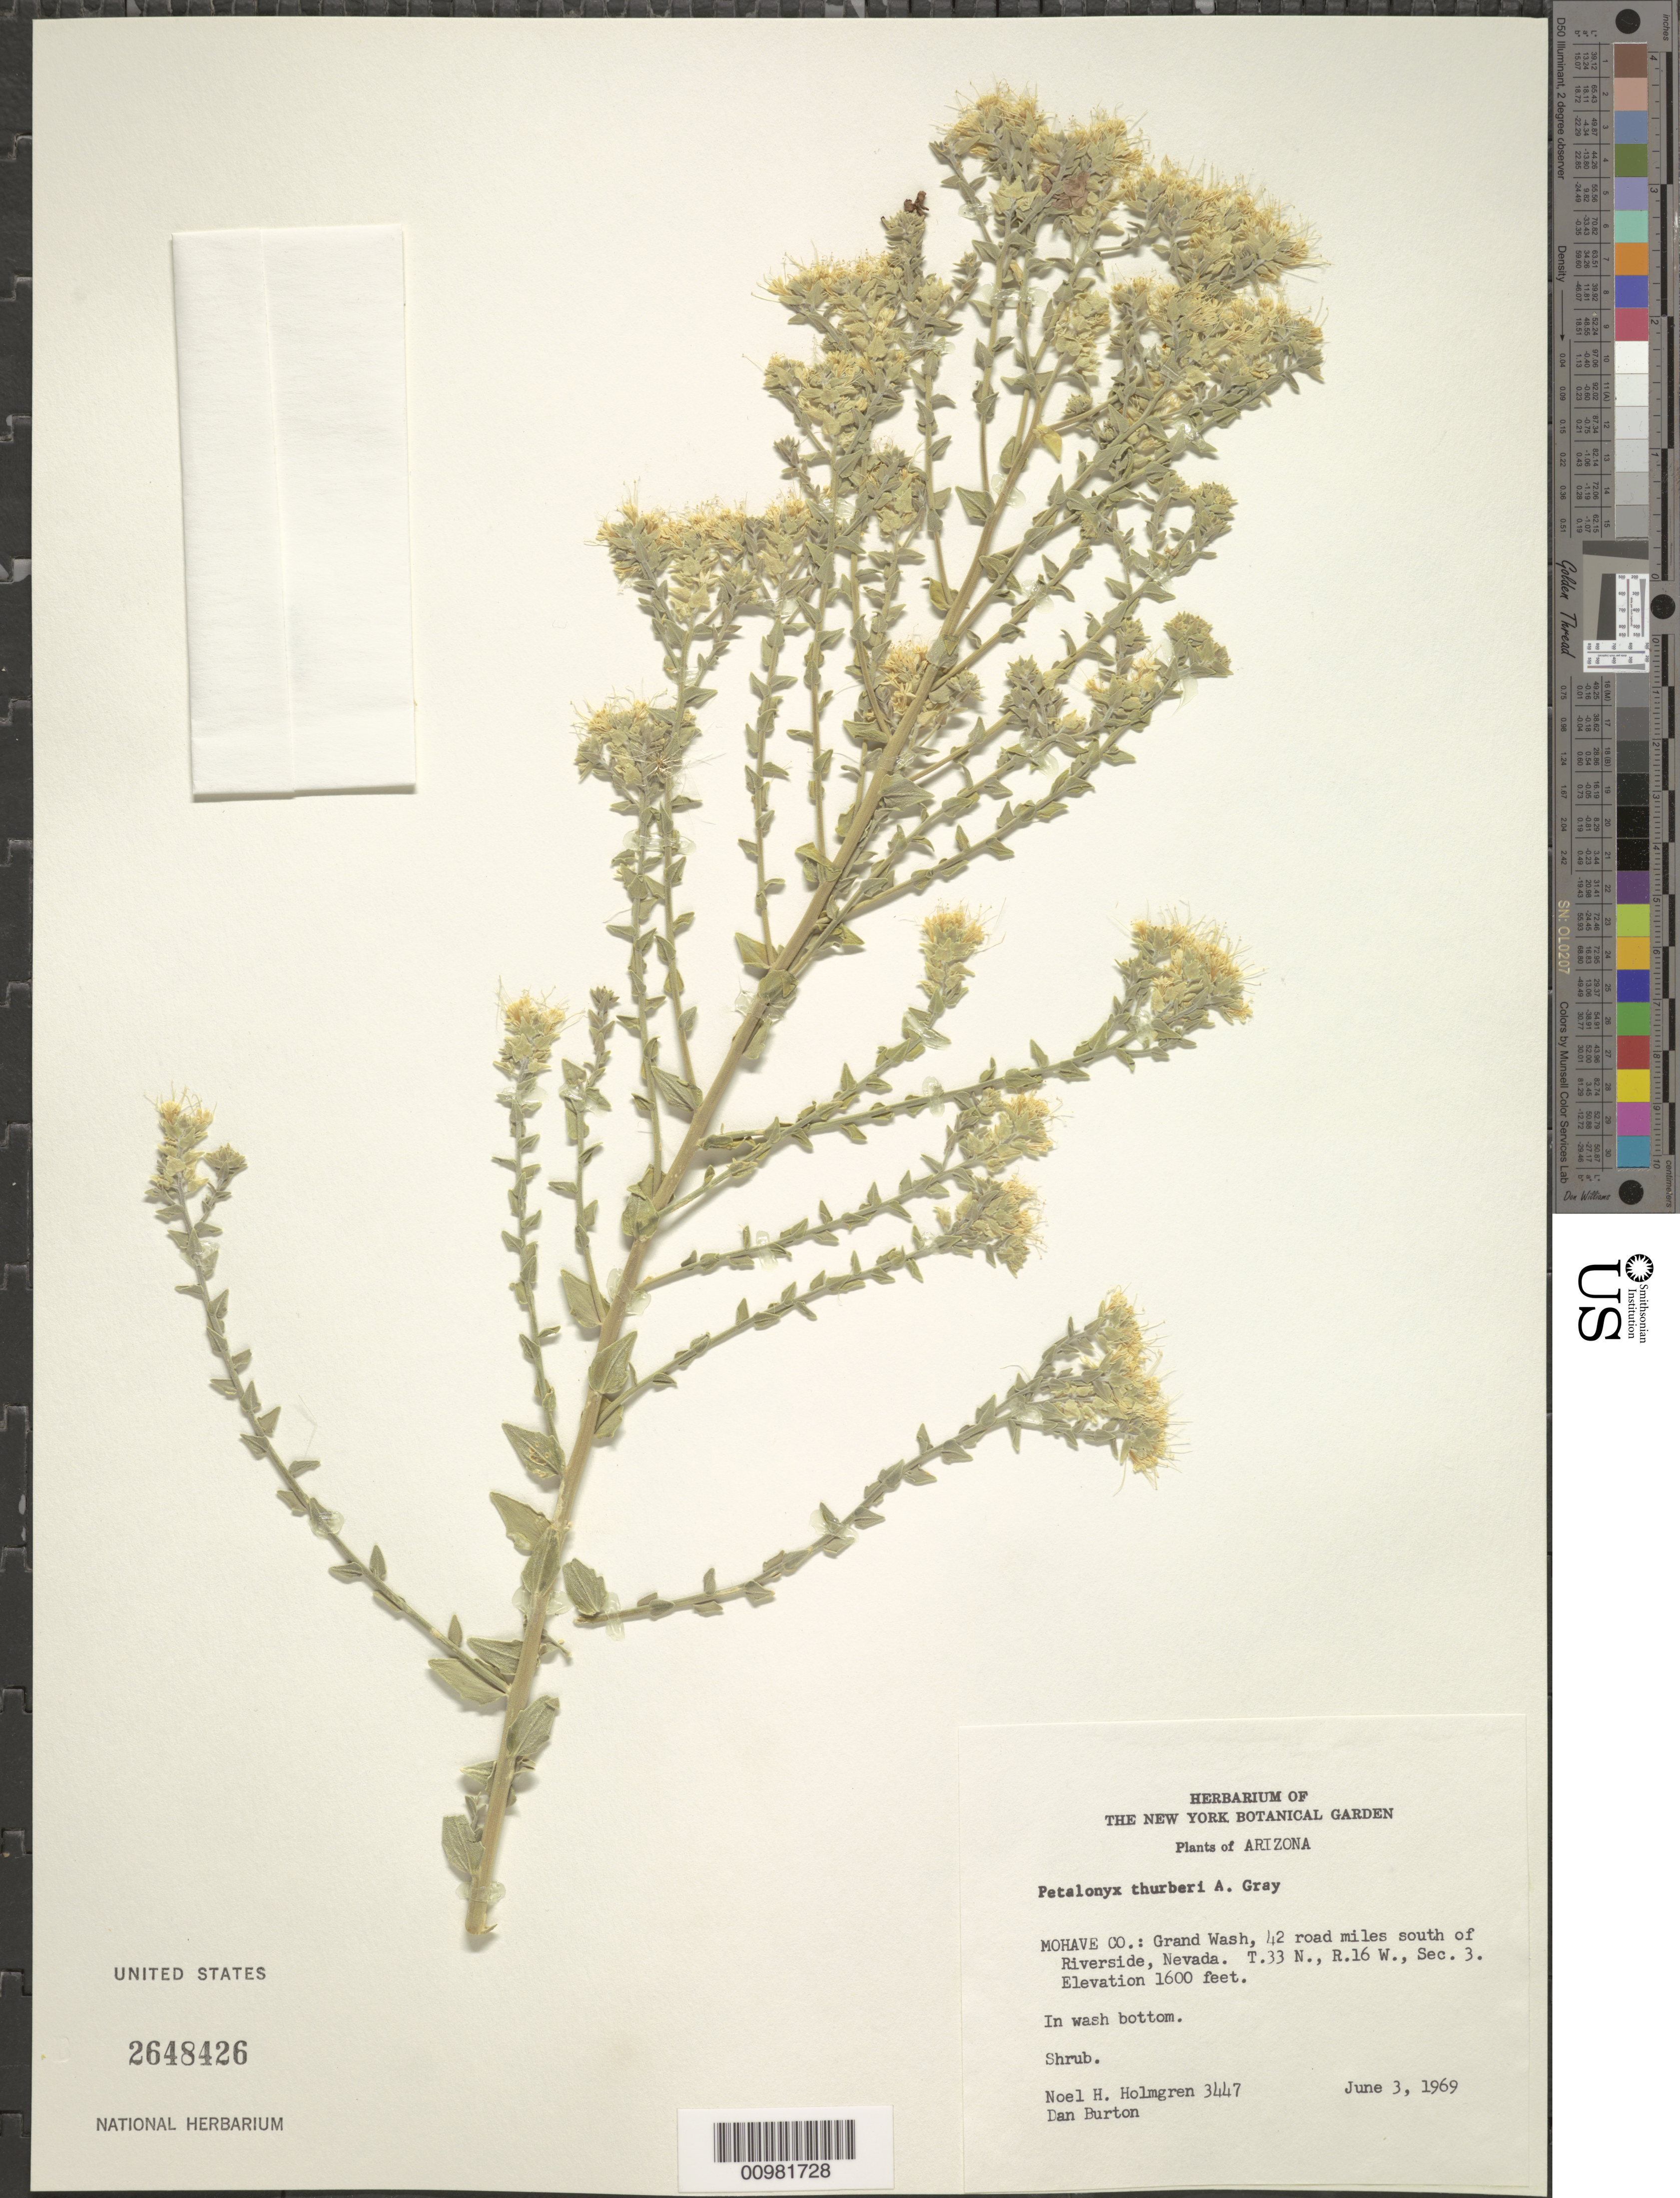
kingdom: Plantae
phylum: Tracheophyta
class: Magnoliopsida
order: Cornales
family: Loasaceae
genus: Petalonyx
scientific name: Petalonyx thurberi subsp. thurberi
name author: A. Gray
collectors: N. H. Holmgren & D. Burton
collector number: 3447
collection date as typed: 03 Jun 1969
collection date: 1969-06-03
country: United States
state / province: Arizona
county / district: Mohave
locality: Grand Wash, 42 miles S. of Riverside, Nevada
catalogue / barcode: US 2648426